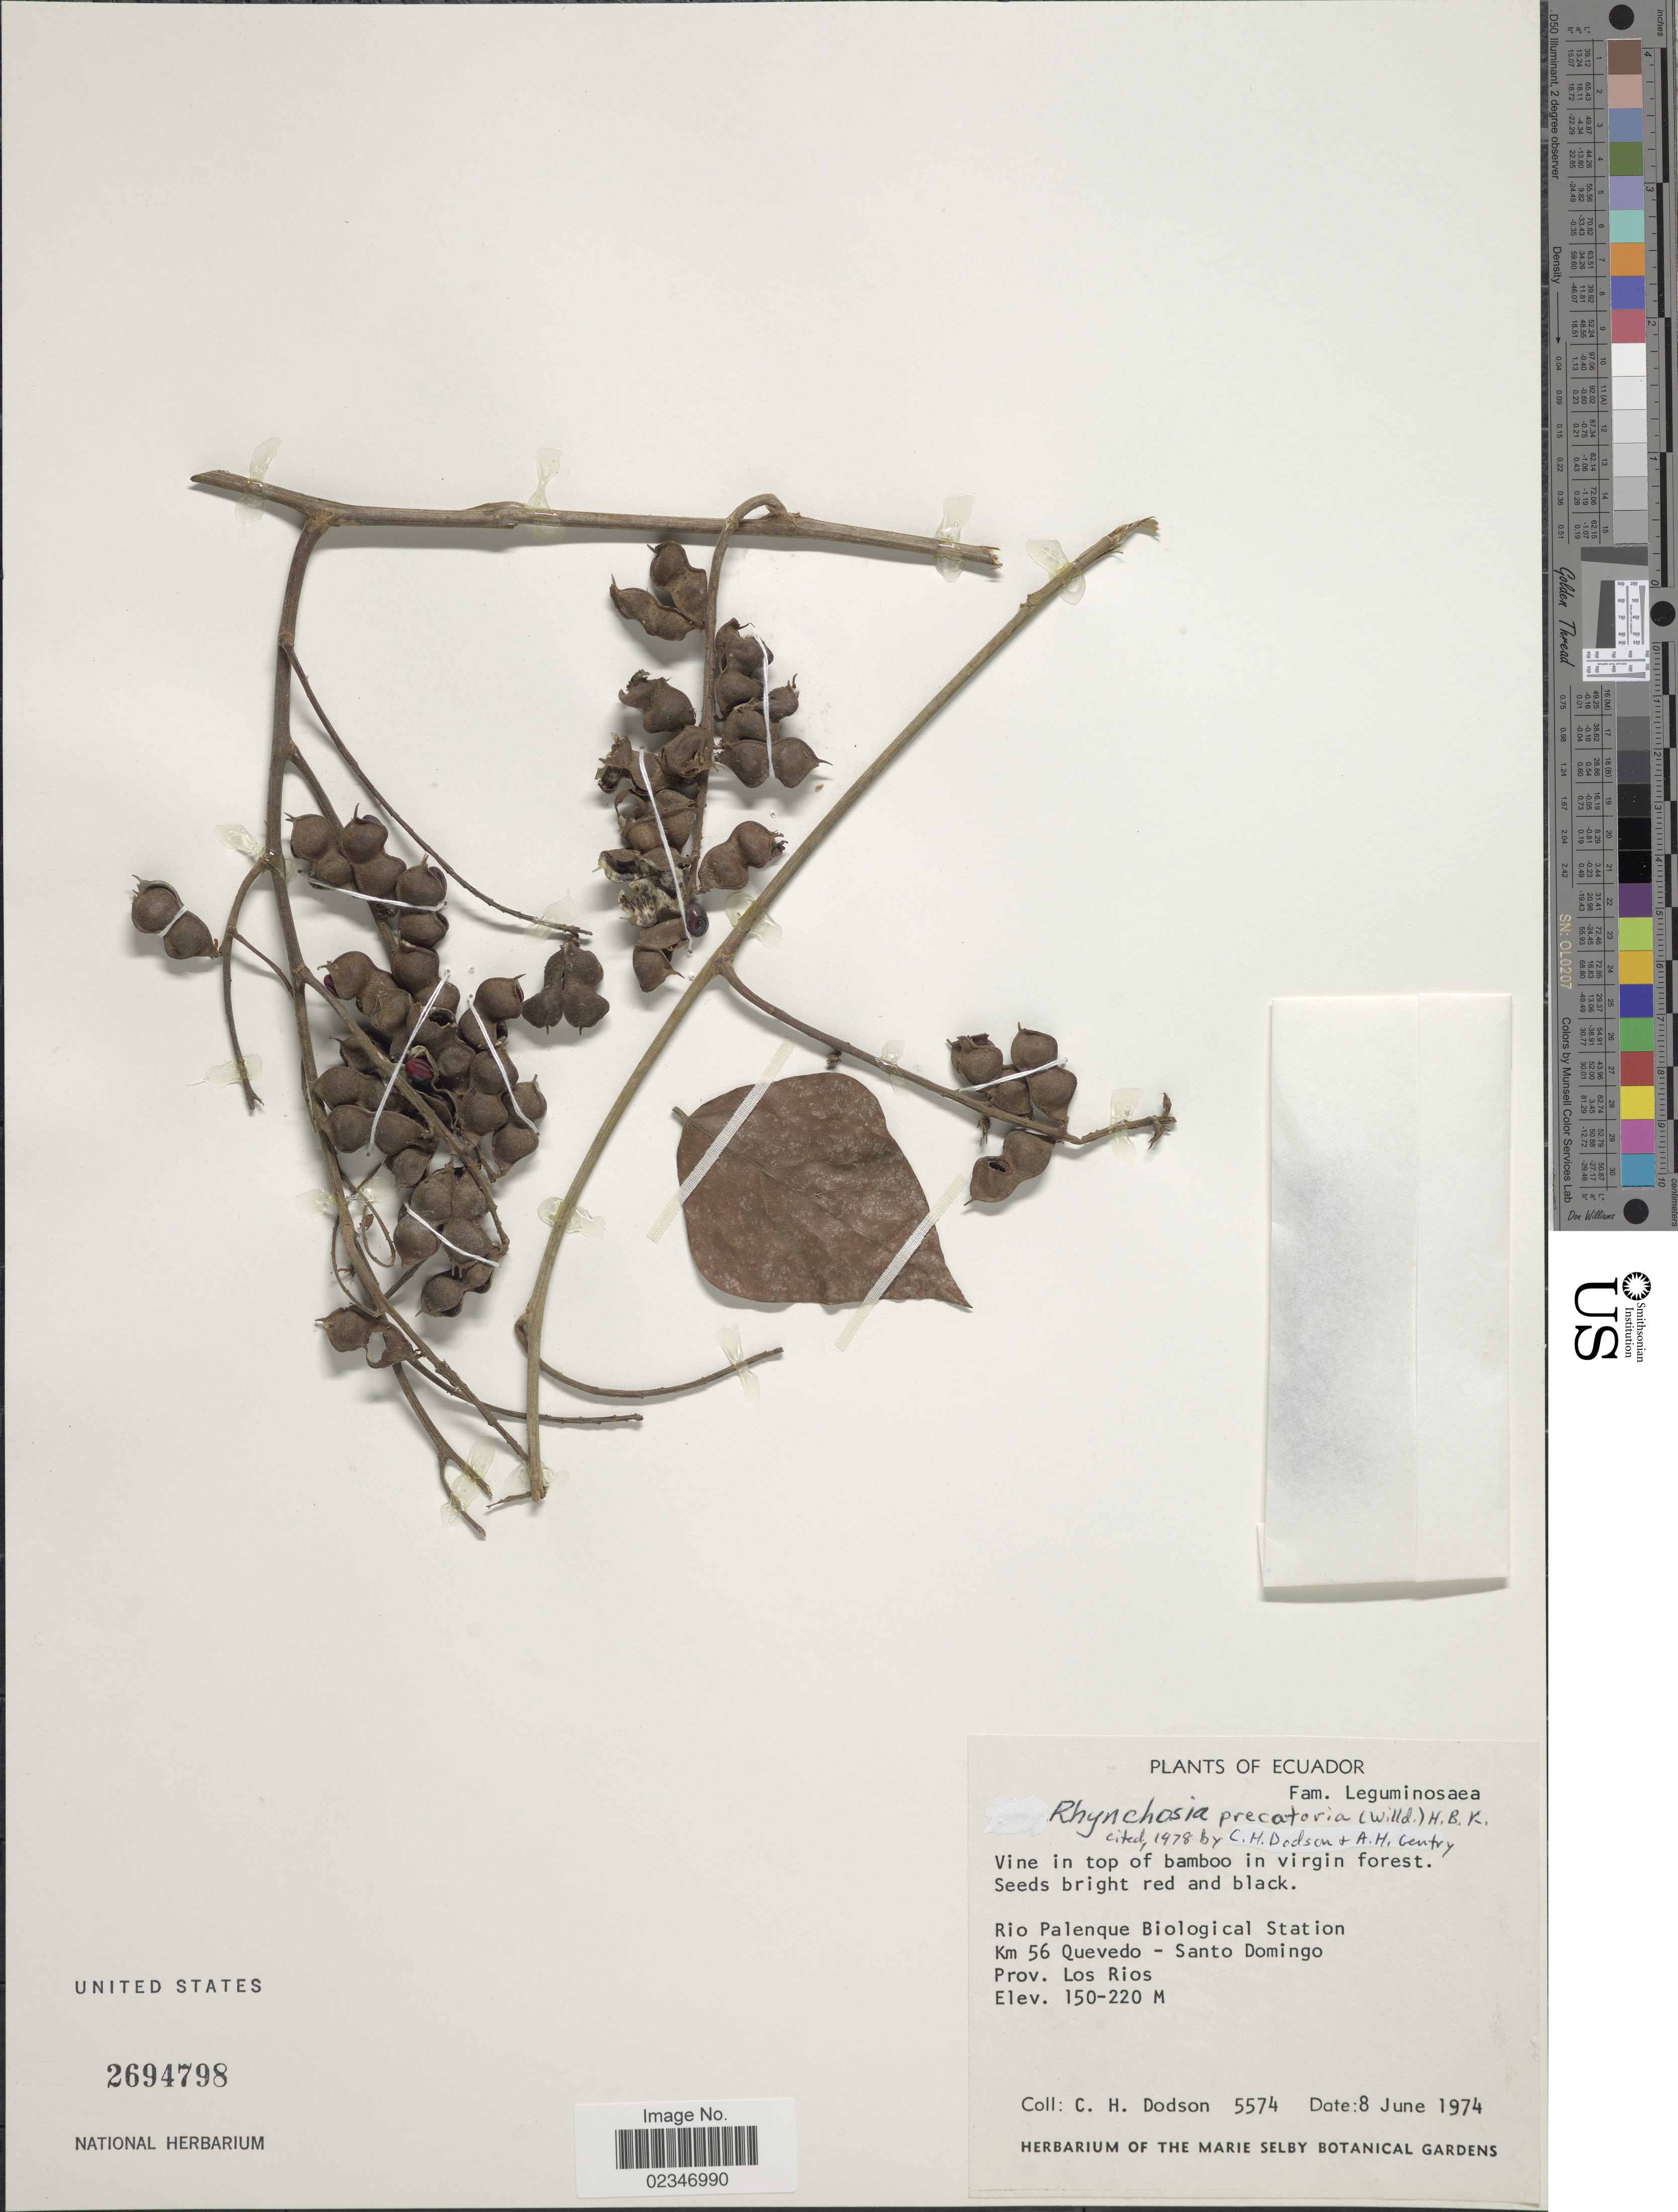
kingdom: Plantae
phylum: Tracheophyta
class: Magnoliopsida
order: Fabales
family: Fabaceae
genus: Rhynchosia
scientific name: Rhynchosia precatoria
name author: (Willd.) DC.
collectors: C. H. Dodson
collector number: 5574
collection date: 1974-06-08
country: Ecuador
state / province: Los Ríos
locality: Rio Palenque Biological Station km 56 Quevedo, Santo Domingo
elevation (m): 150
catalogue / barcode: US 2694798